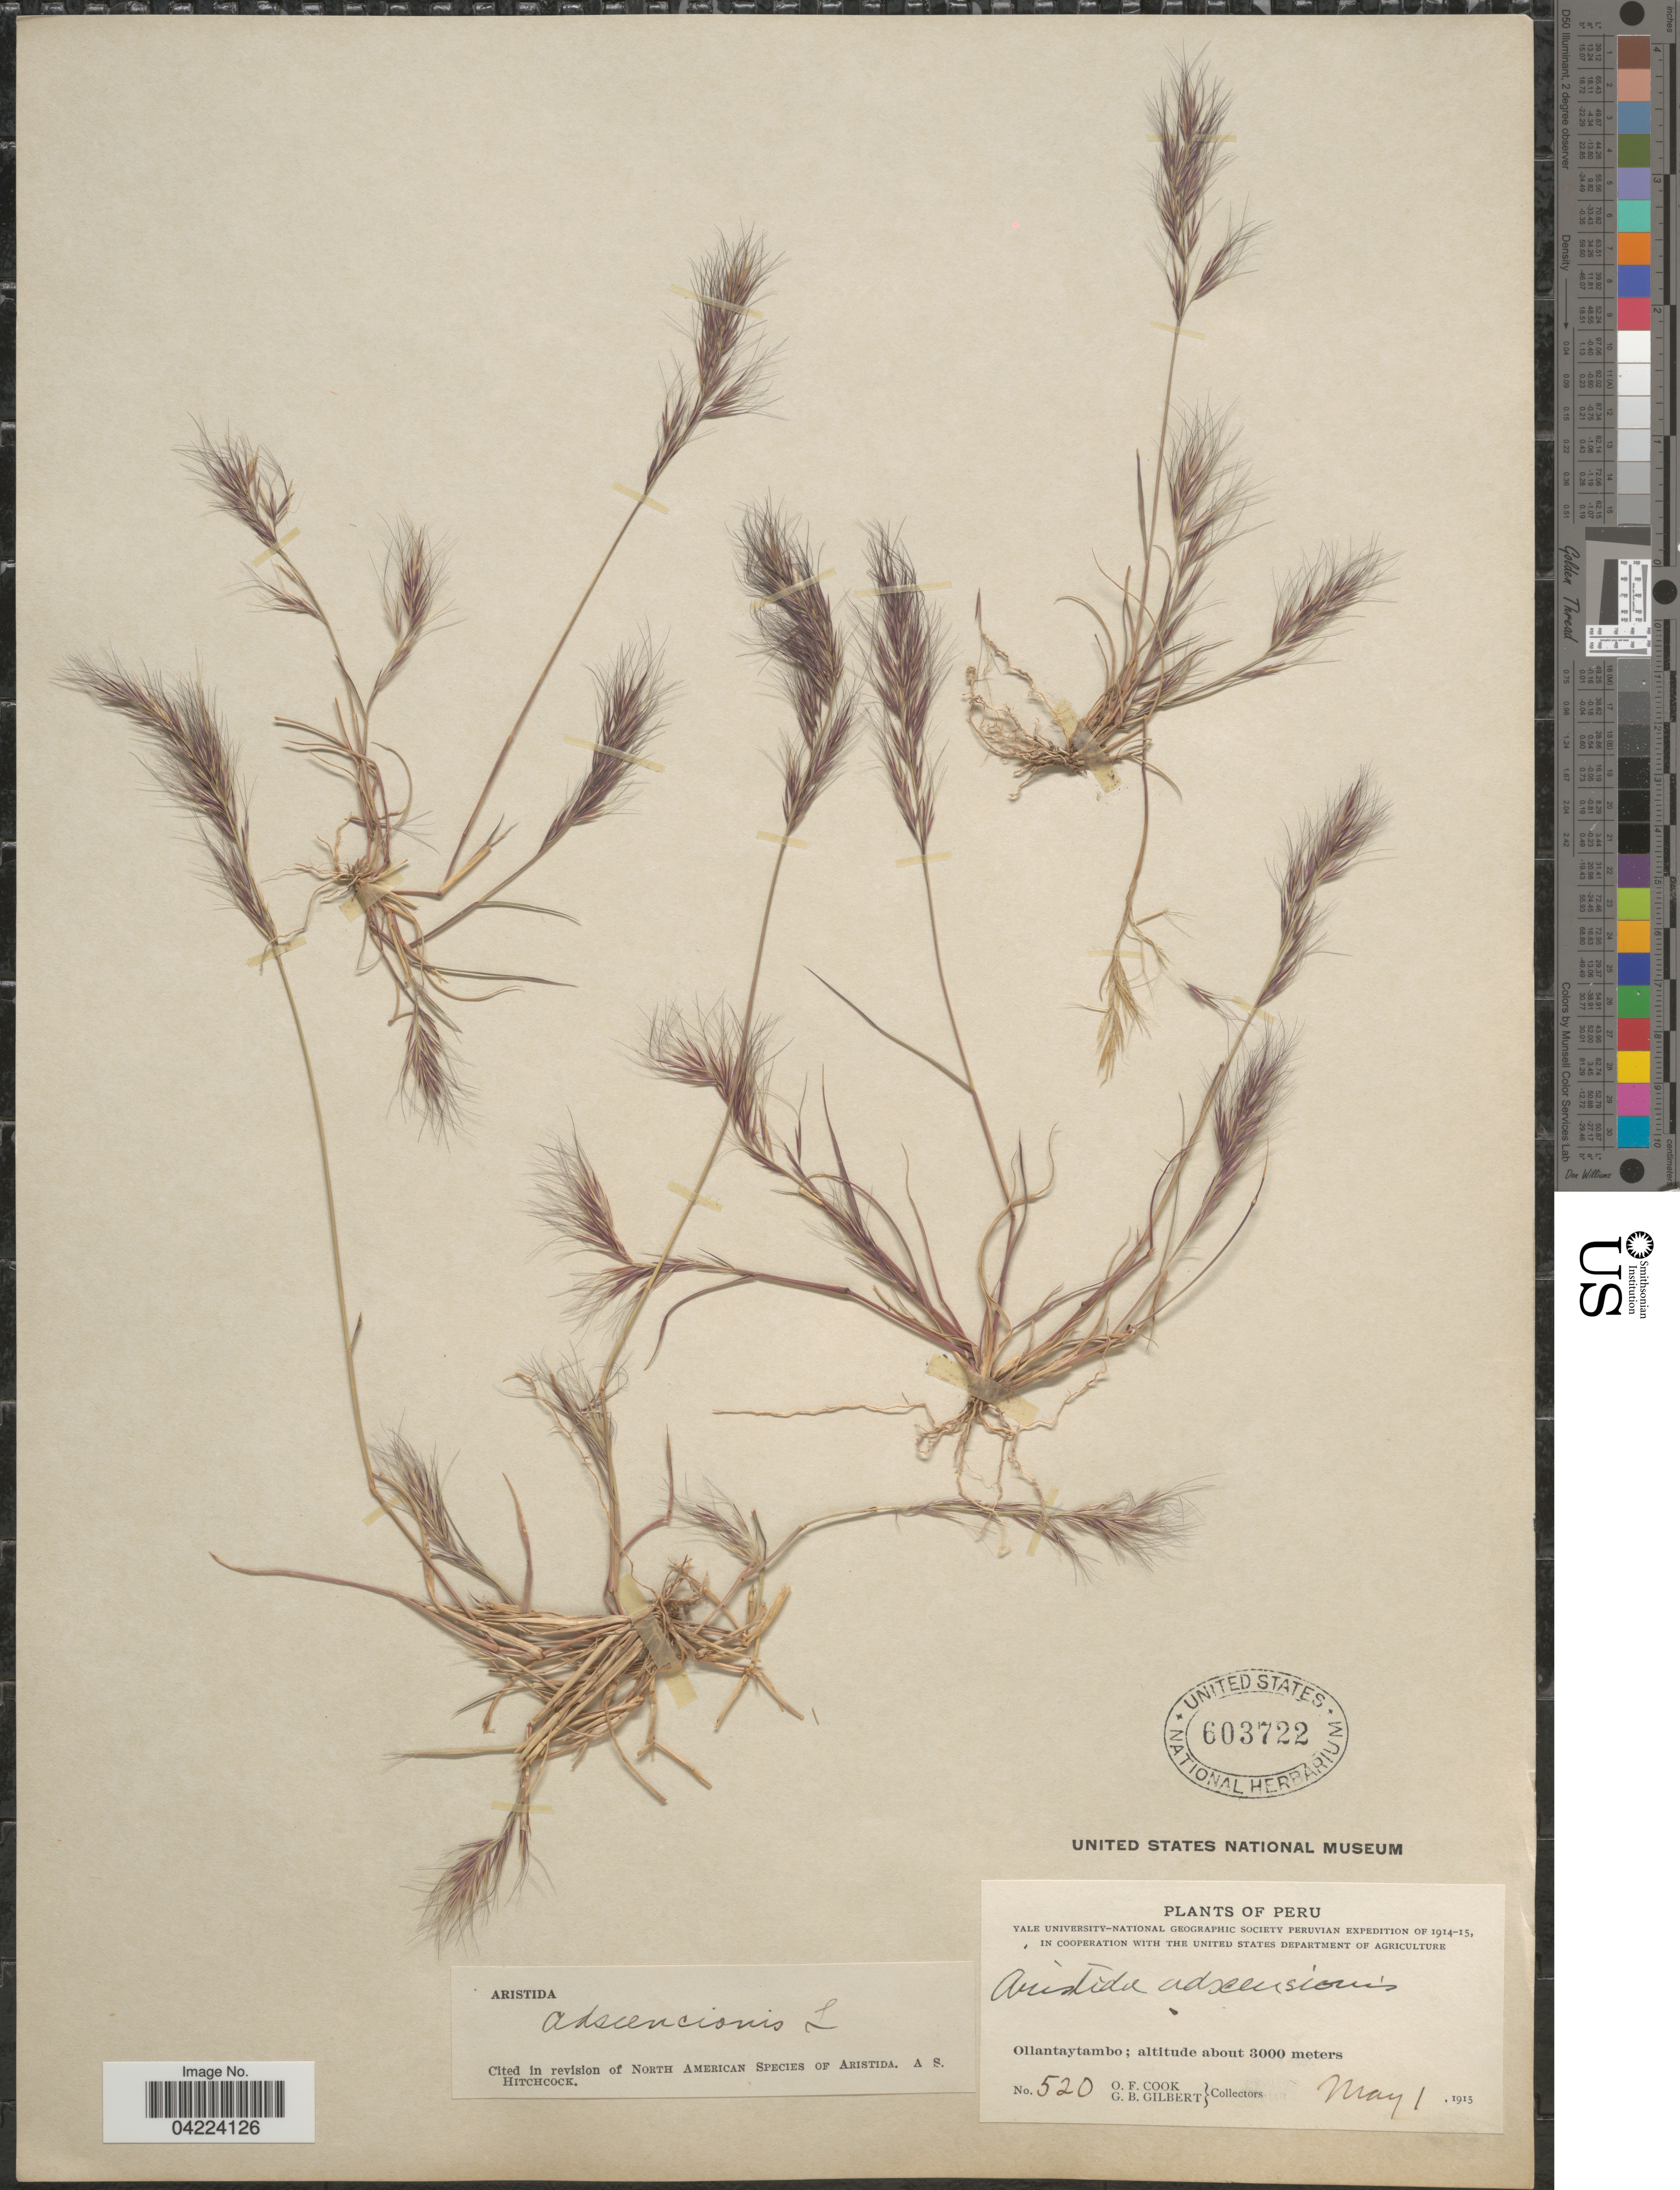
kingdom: Plantae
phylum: Tracheophyta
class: Liliopsida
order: Poales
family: Poaceae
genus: Aristida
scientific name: Aristida adscensionis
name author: L.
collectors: O. F. Cook & G. B. Gilbert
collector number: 520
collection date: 1915-05-01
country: Peru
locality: Yale University-National Geographic Society Peruvian Expedition of 1914-15. Ollantaytambo.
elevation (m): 3000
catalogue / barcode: US 603722